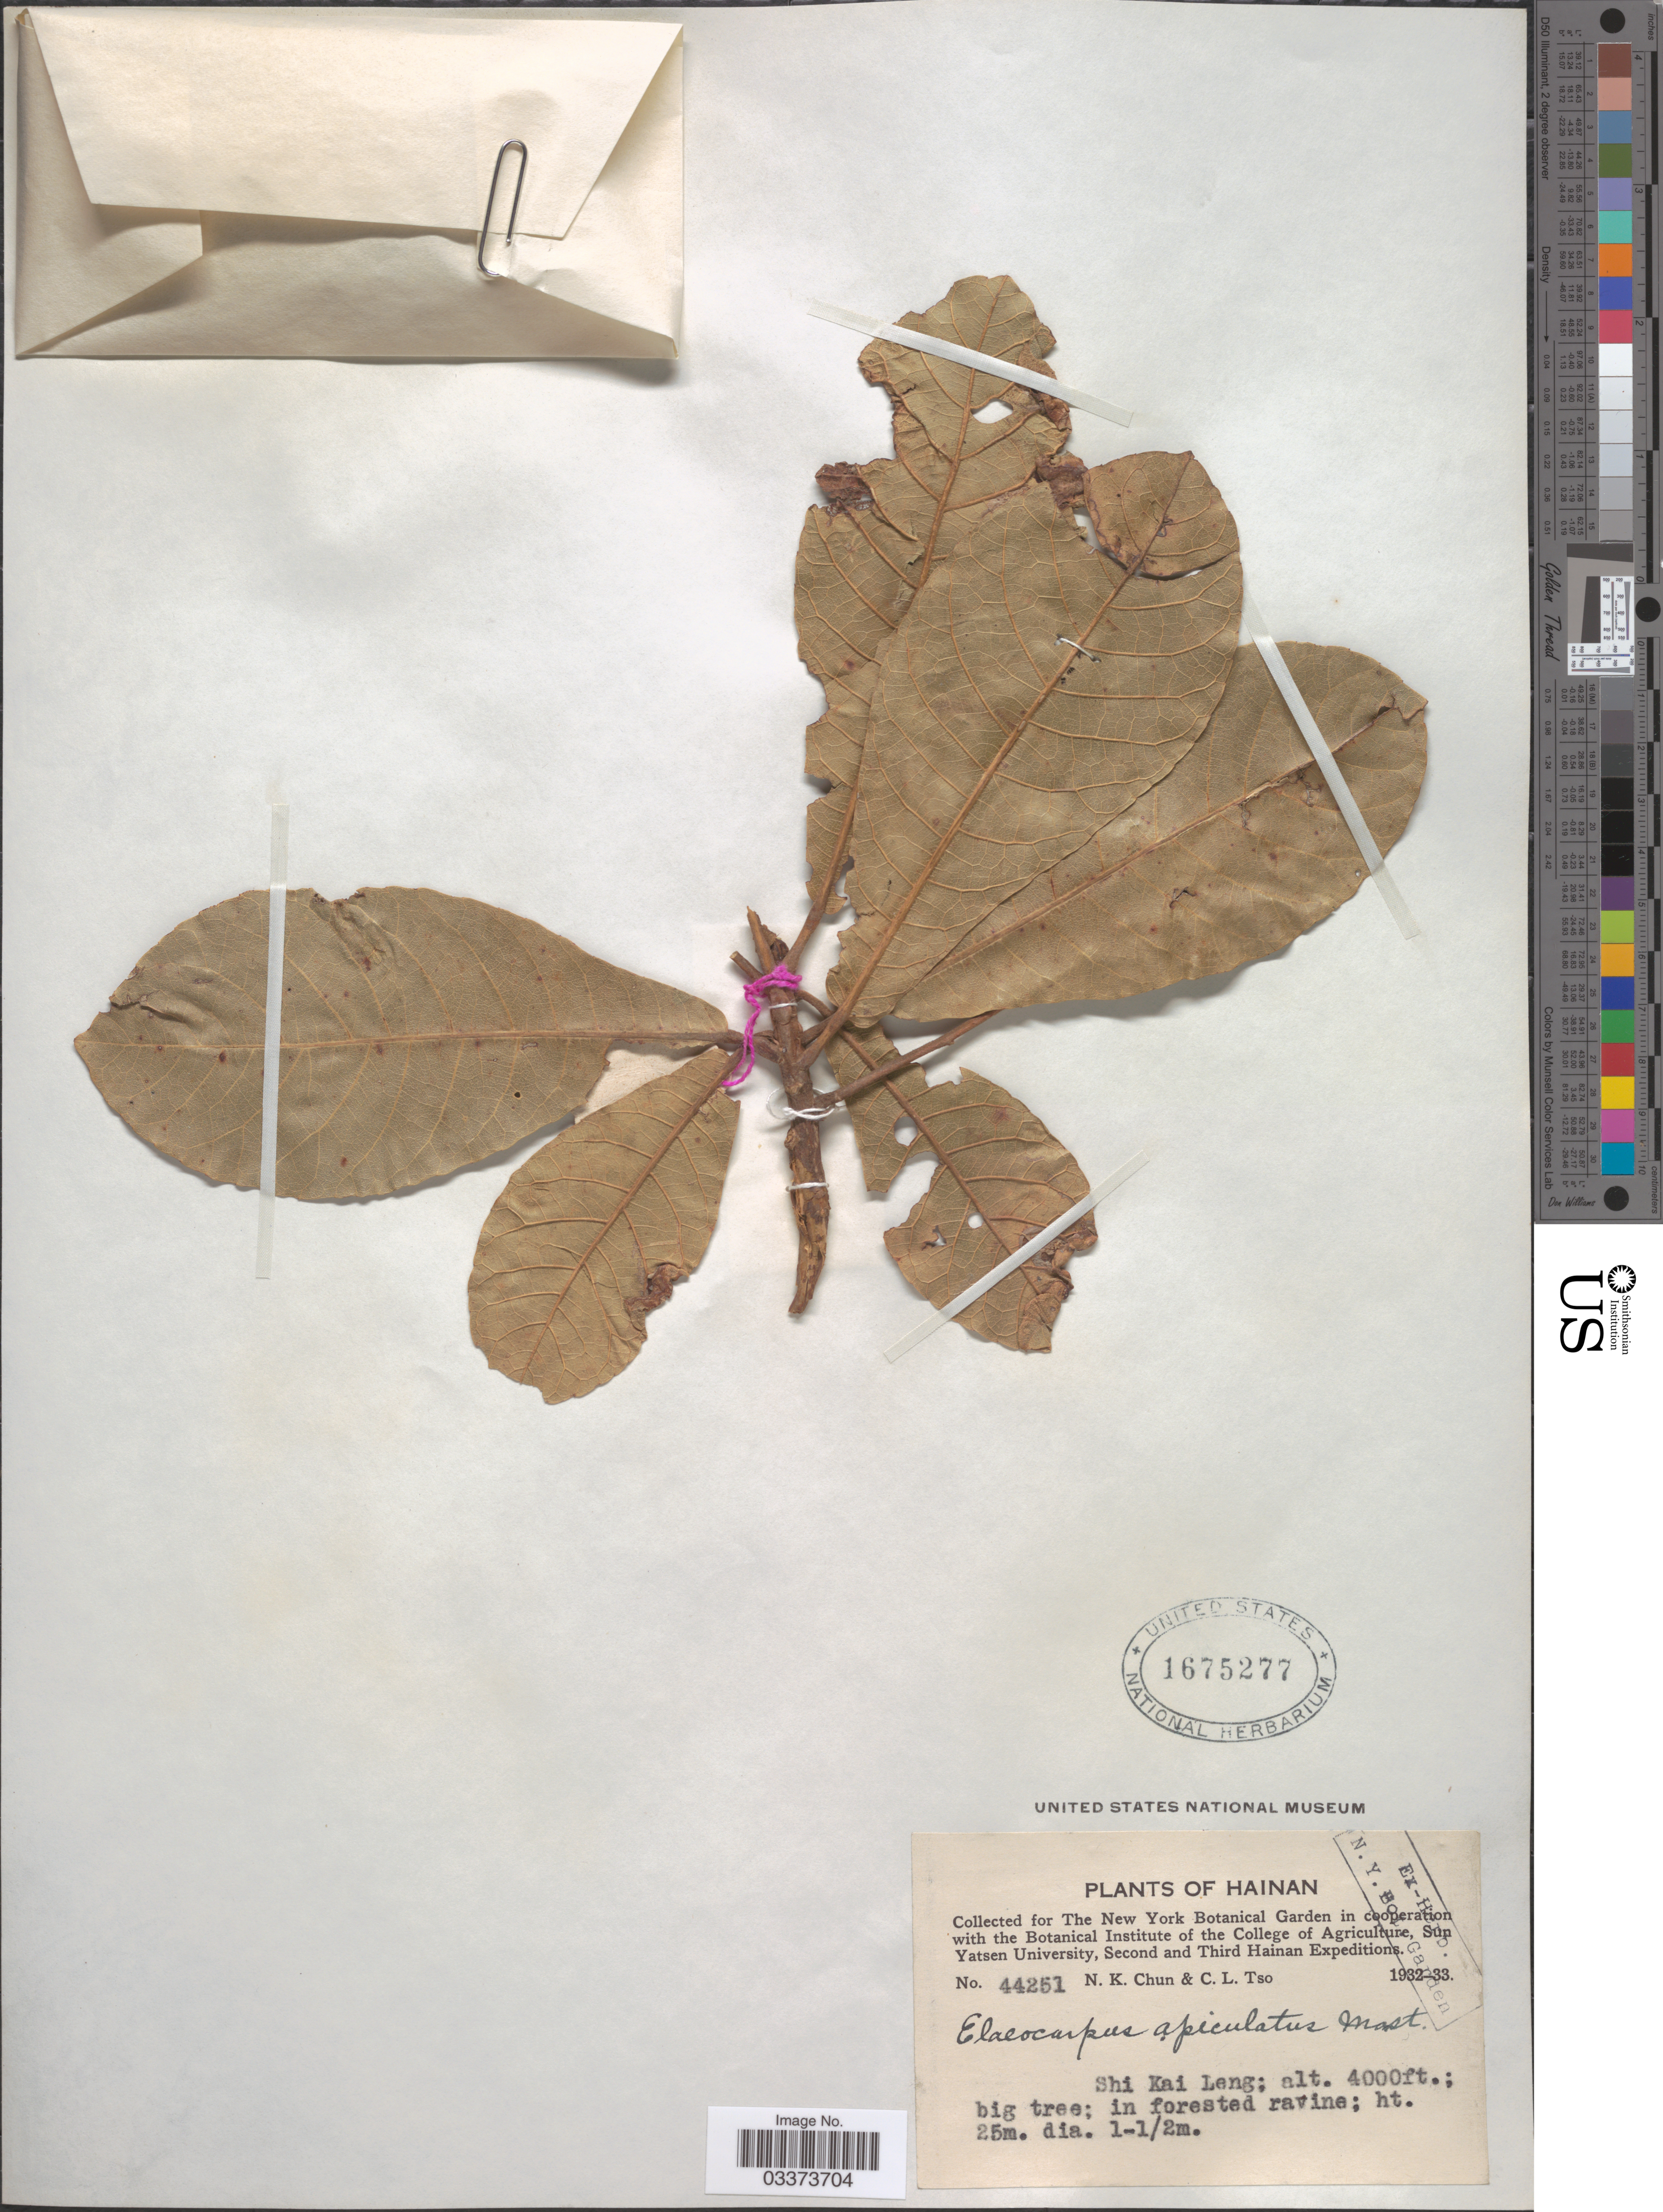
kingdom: Plantae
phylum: Tracheophyta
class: Magnoliopsida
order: Oxalidales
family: Elaeocarpaceae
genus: Elaeocarpus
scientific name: Elaeocarpus apiculatus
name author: Mast.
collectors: N. K. Chun & C. Tso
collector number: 44251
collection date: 1932/1933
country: China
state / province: Hainan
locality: Shi Kai Leng.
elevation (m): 1219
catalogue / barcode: US 1675277